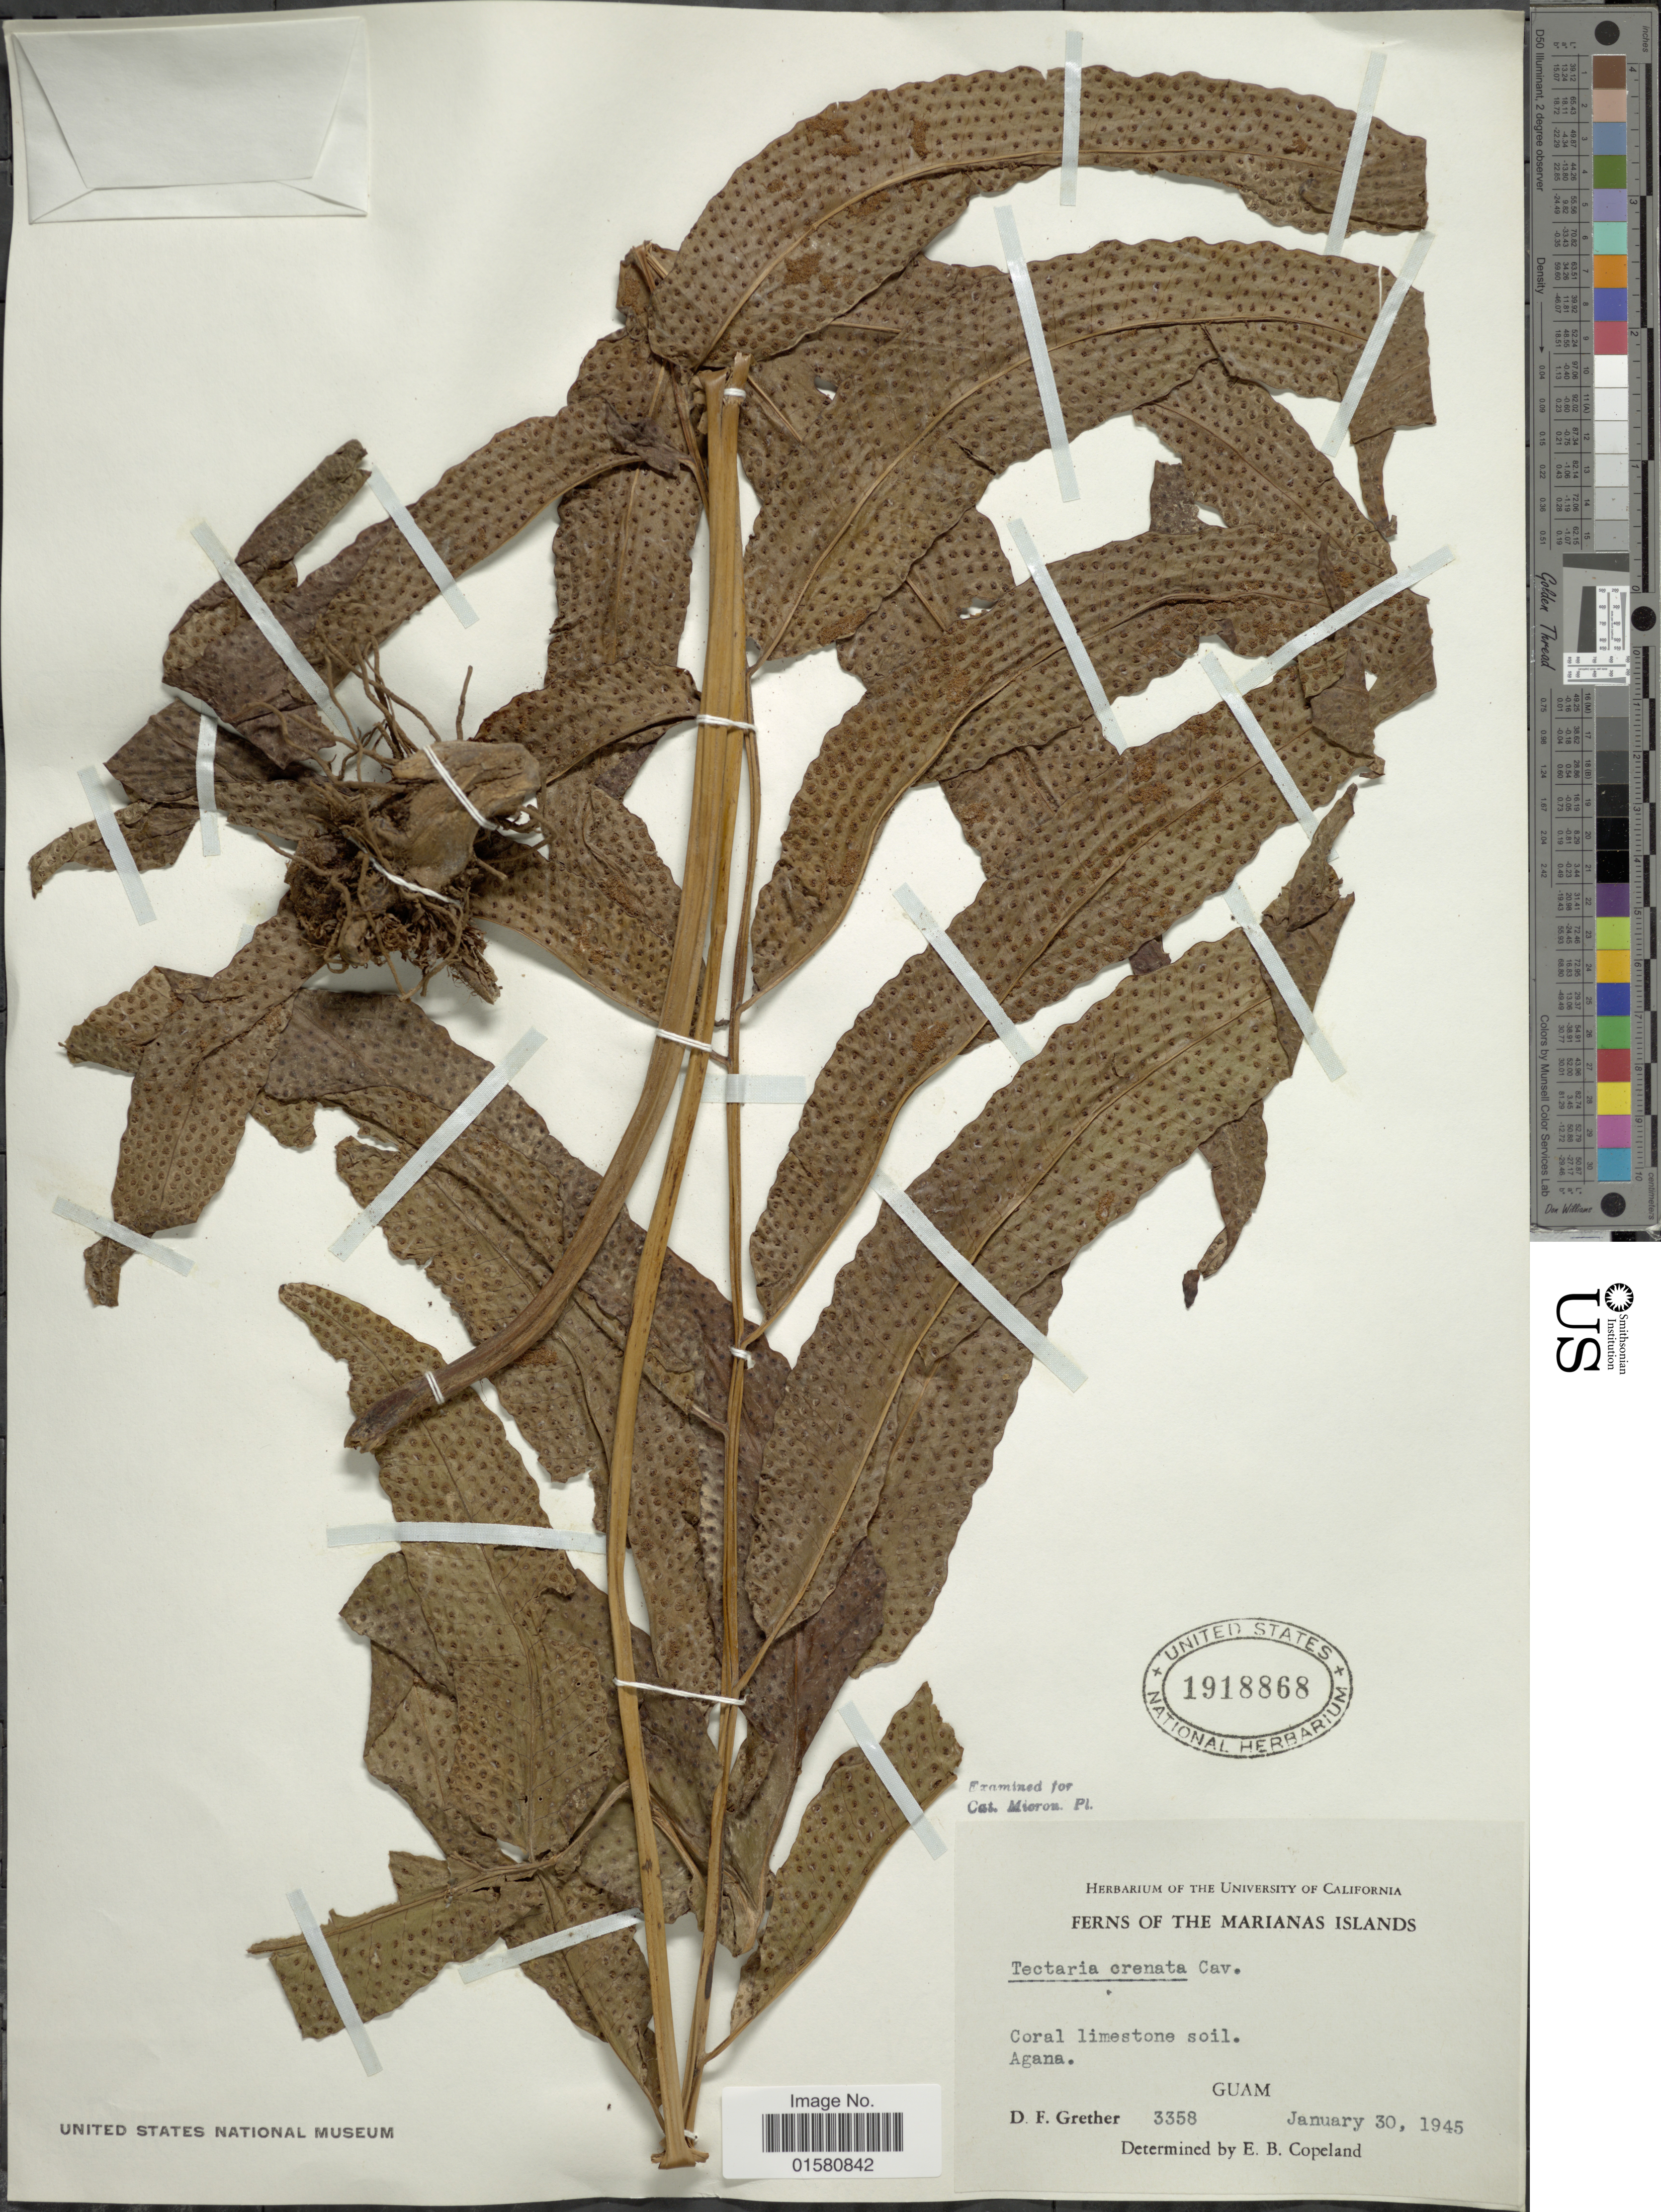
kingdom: Plantae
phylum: Tracheophyta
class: Polypodiopsida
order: Polypodiales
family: Tectariaceae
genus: Tectaria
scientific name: Tectaria crenata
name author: Cav.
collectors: D. F. Grether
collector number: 3358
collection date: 1945-01-30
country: Northern Mariana Islands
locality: The Marianas Islands. Agana. Guam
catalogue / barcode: US 1918868